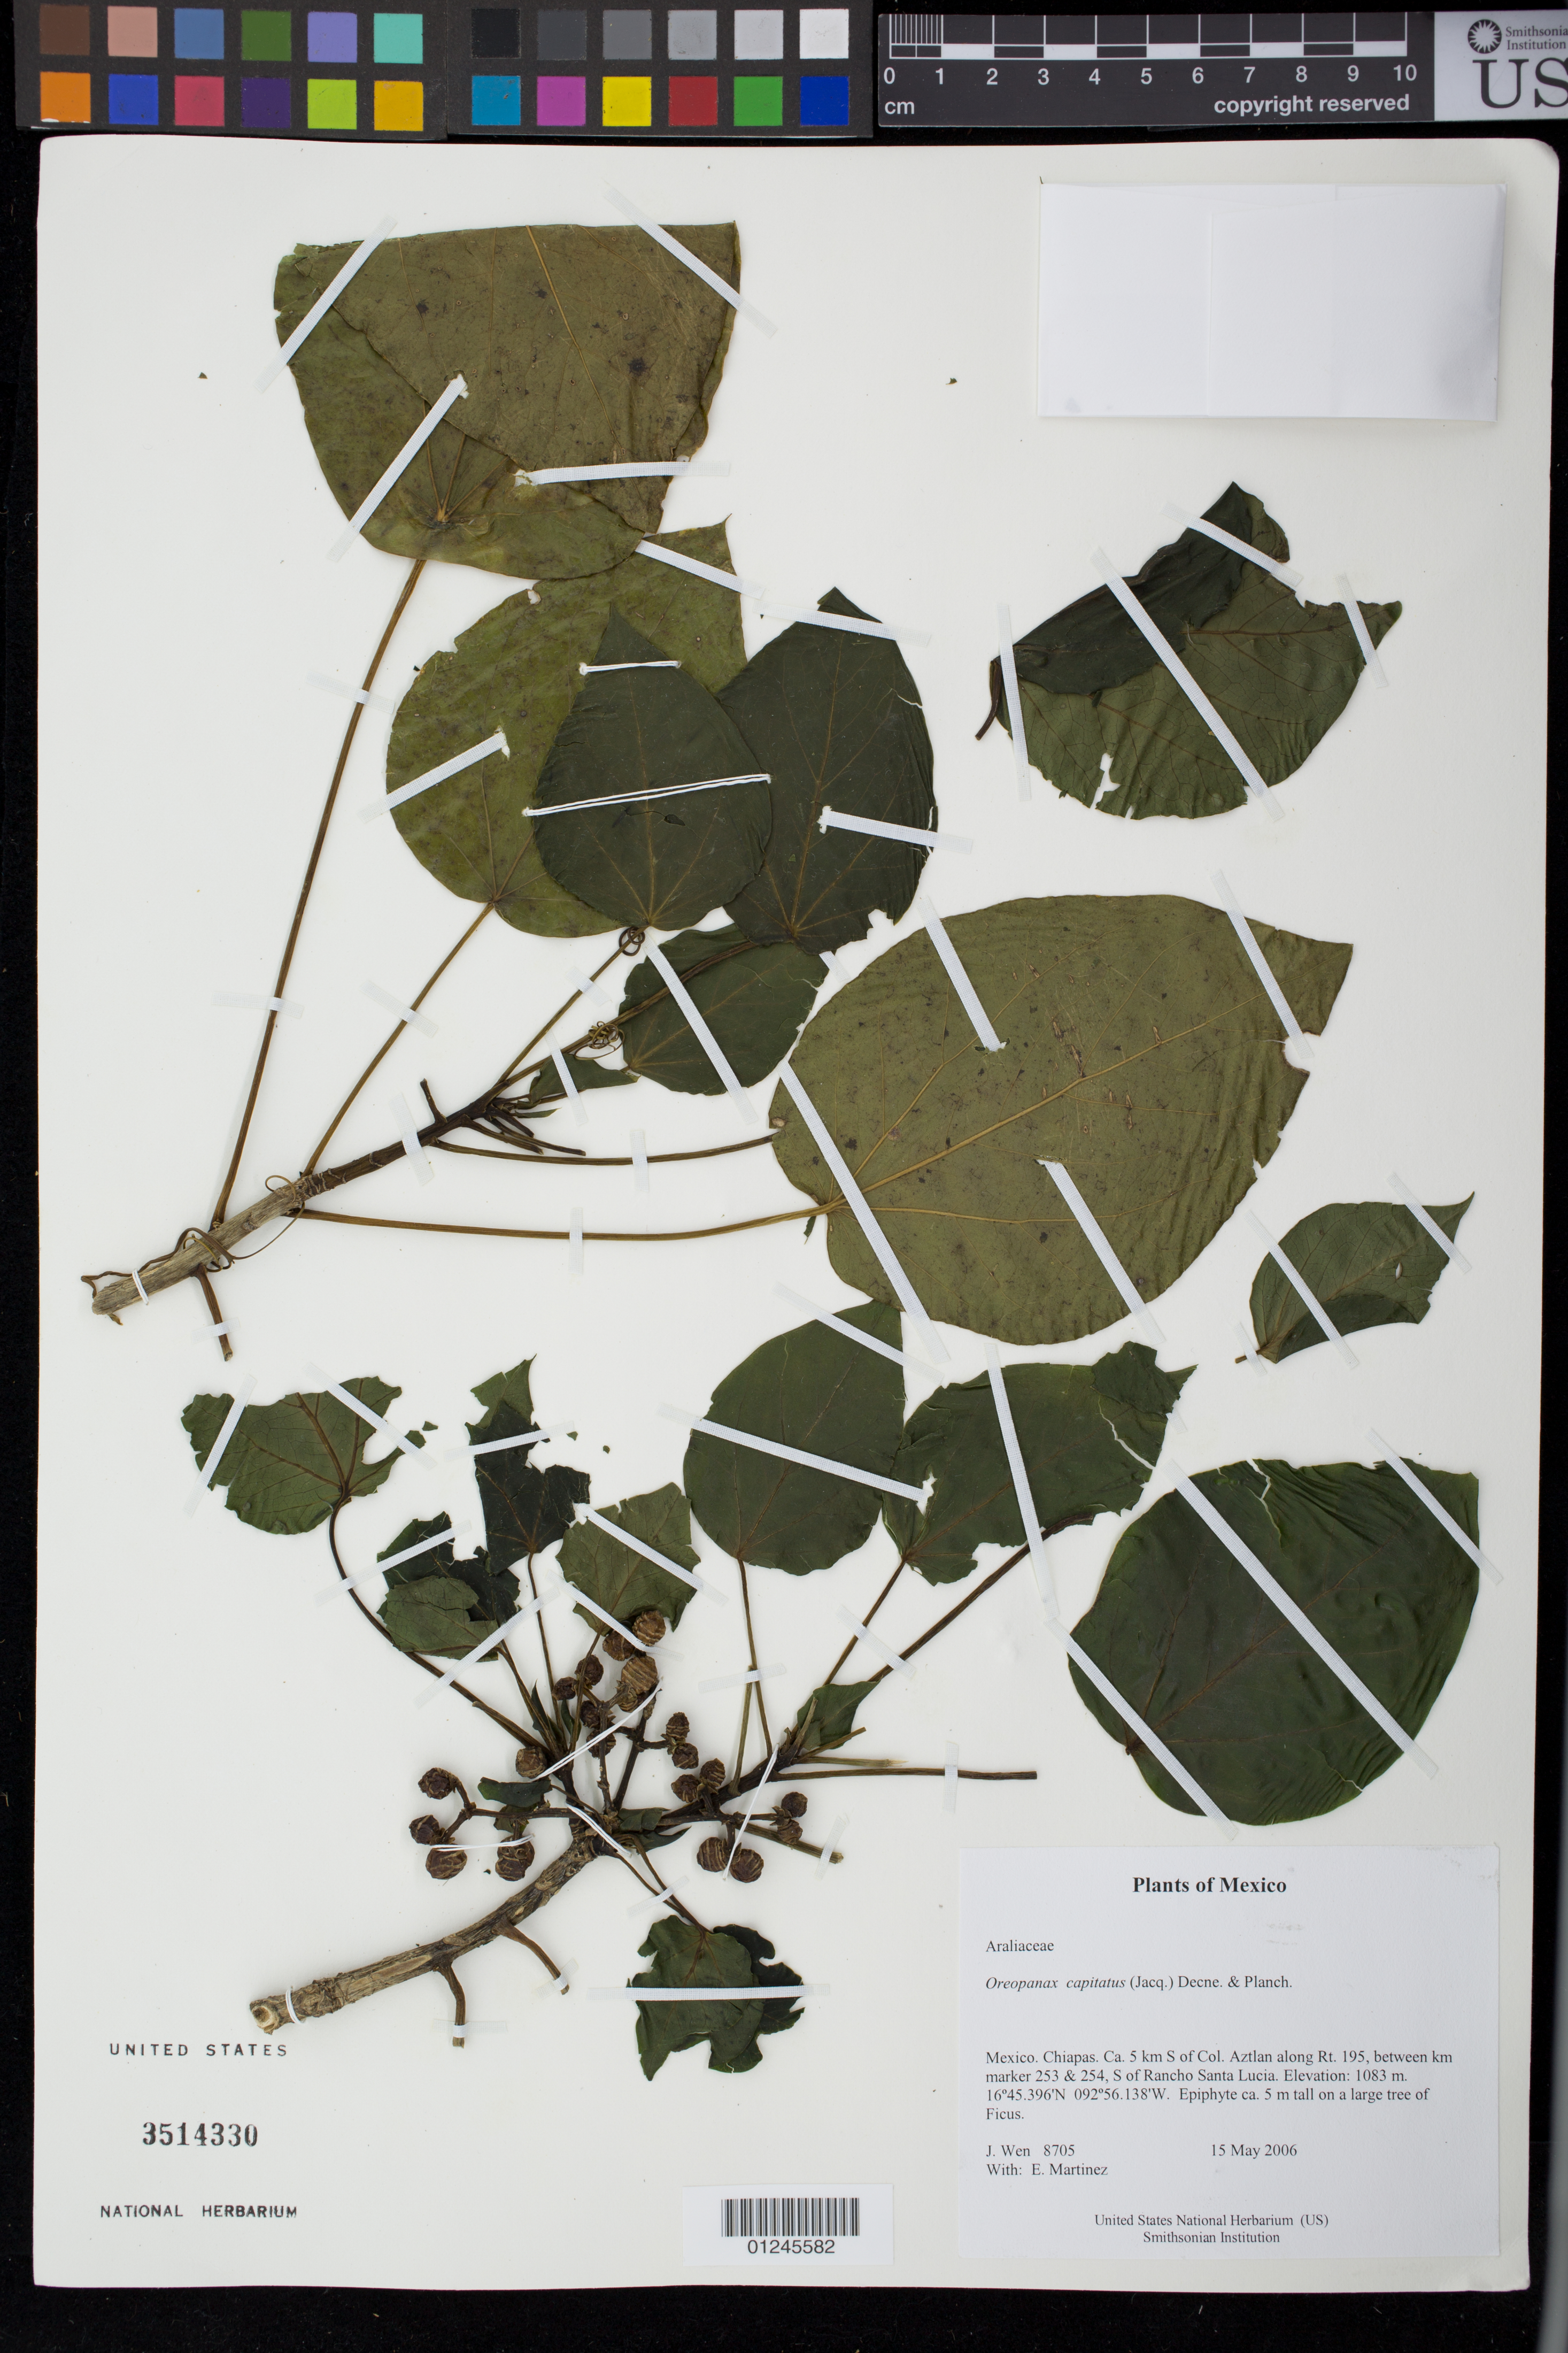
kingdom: Plantae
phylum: Tracheophyta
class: Magnoliopsida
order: Apiales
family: Araliaceae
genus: Oreopanax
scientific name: Oreopanax capitatus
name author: (Jacq.) Decne. & Planch.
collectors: J. Wen & E. Martínez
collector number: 8705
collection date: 2006-05-15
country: Mexico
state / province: Chiapas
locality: Ca. 5 km S of Col. Aztlan along Rt. 195, between km marker 253 & 254, S of Rancho Santa Lucia.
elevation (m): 1083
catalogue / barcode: US 3514330